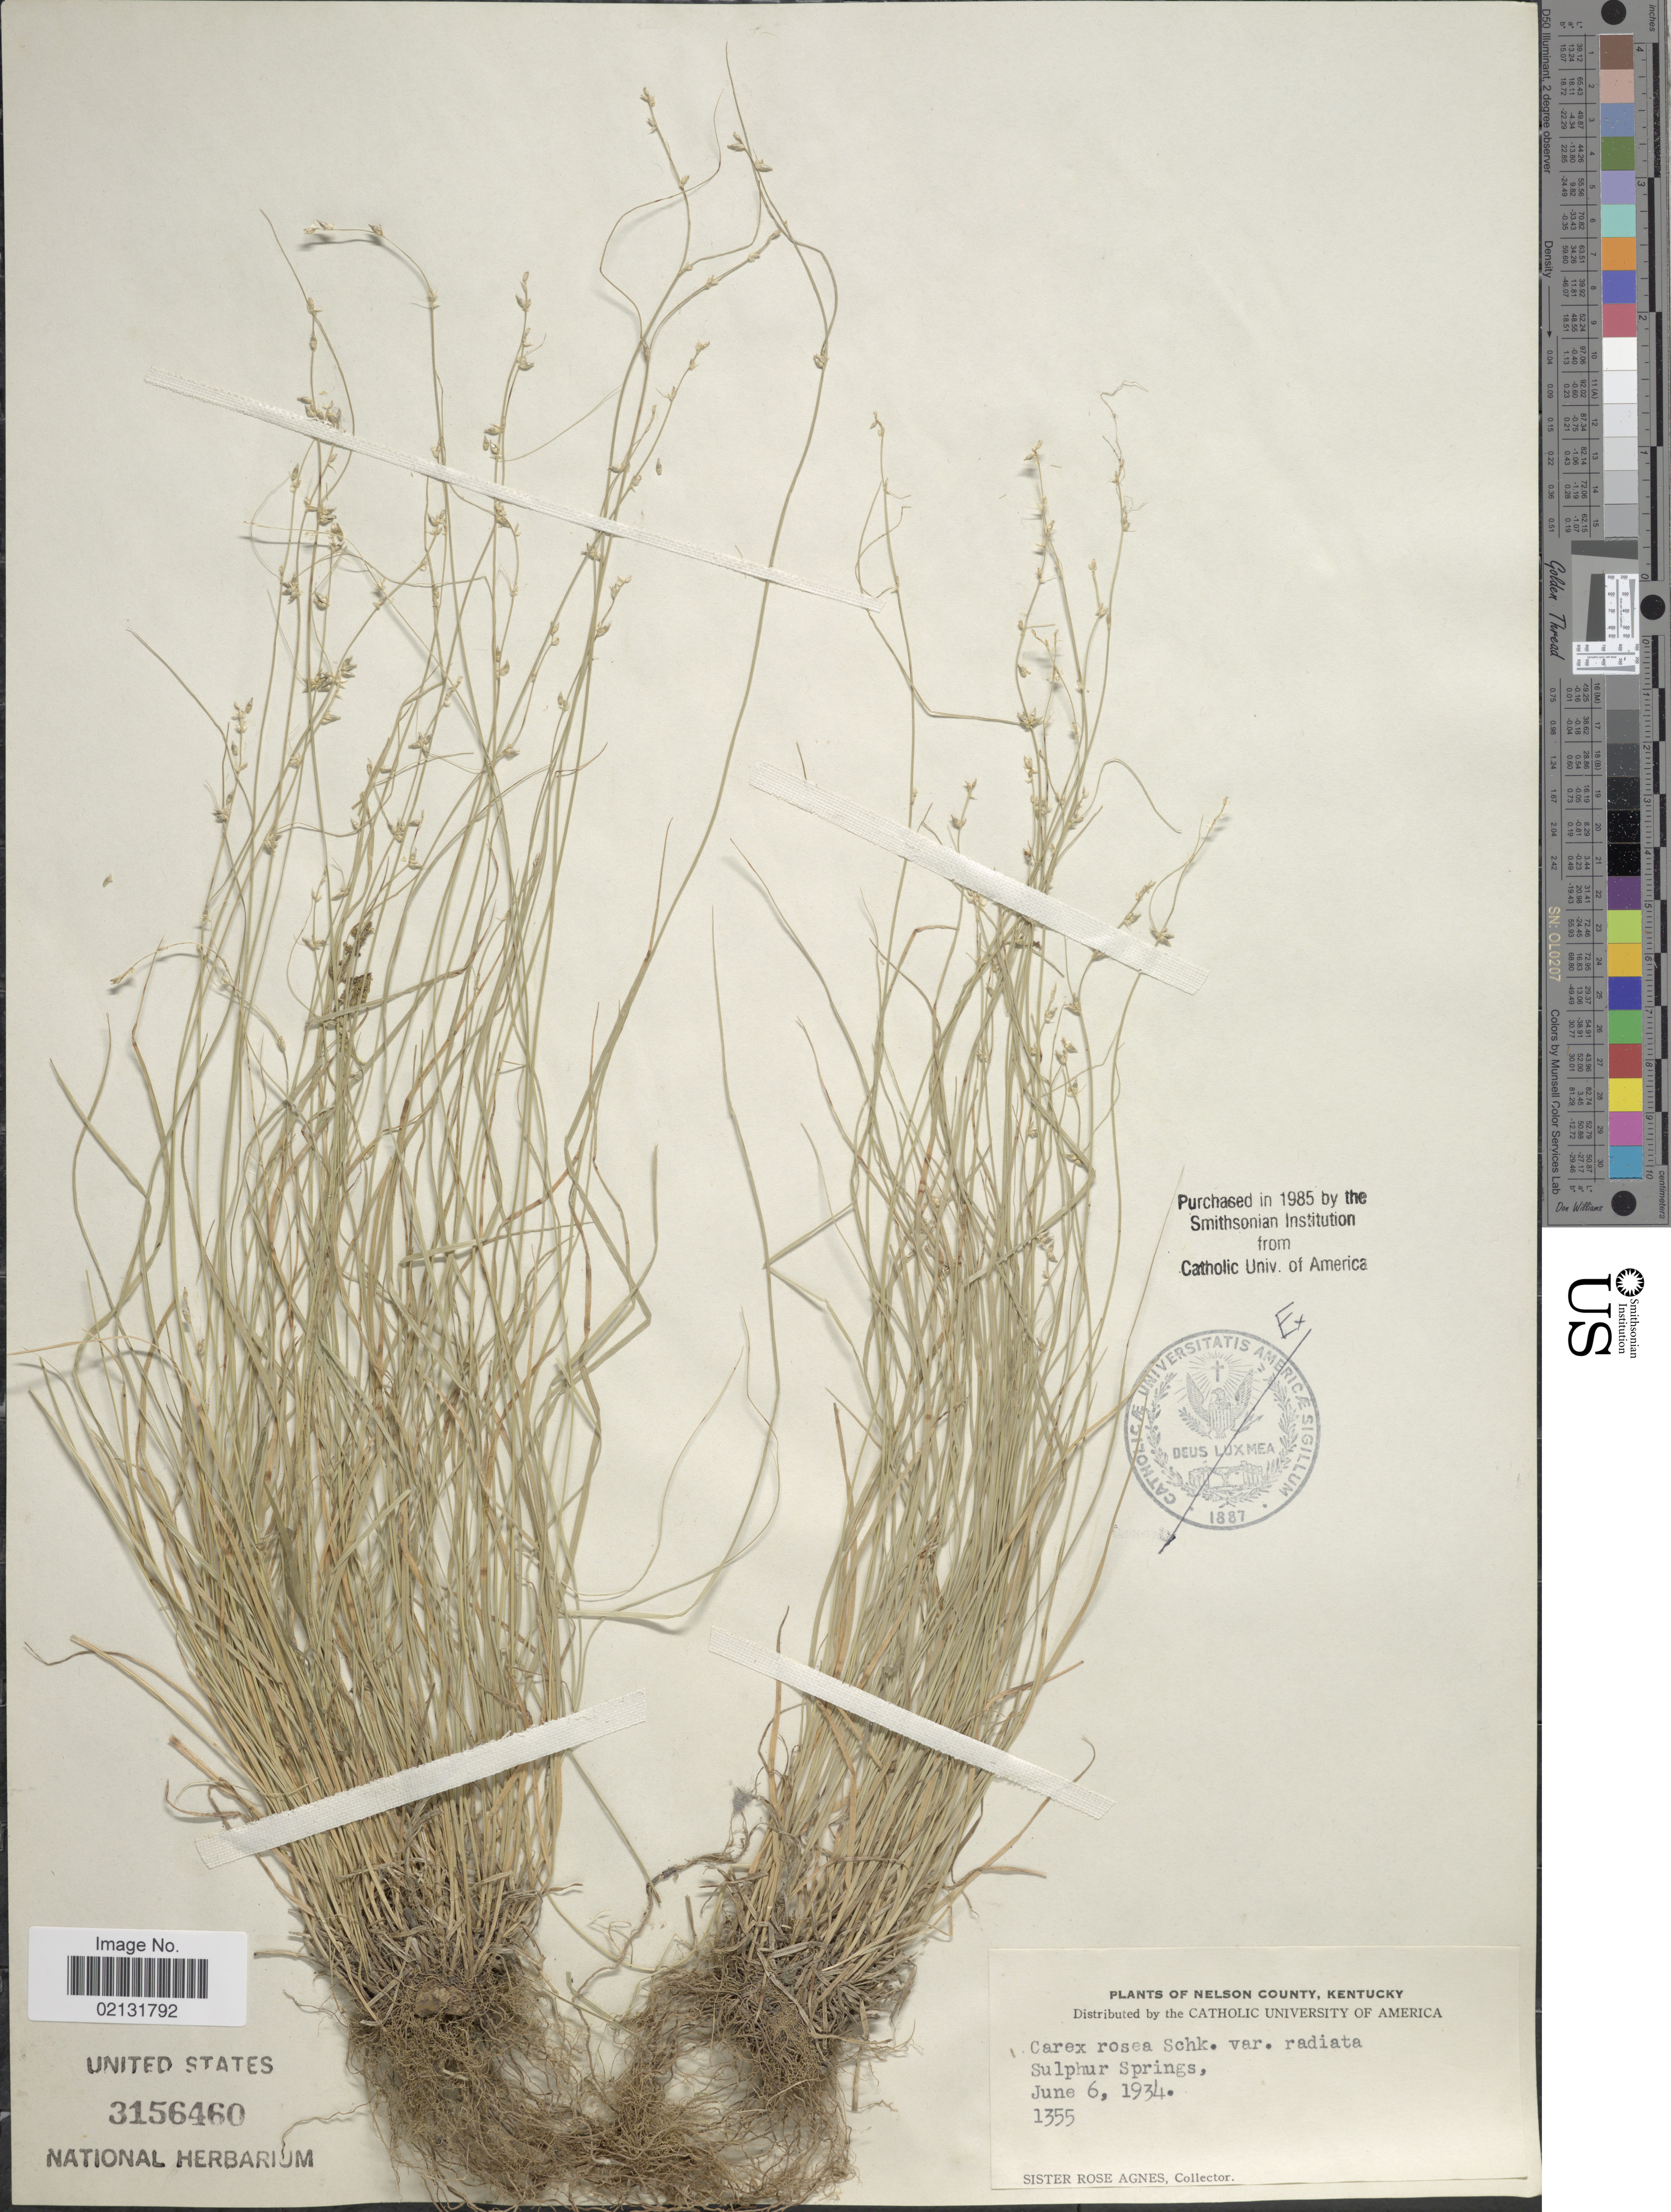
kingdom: Plantae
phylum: Tracheophyta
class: Liliopsida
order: Poales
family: Cyperaceae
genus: Carex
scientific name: Carex rosea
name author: Willd.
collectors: Sister Rose Agnes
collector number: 1355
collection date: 1934-06-06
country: United States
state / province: Kentucky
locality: Nelson County, Sulphur Springs.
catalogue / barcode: US 3156460